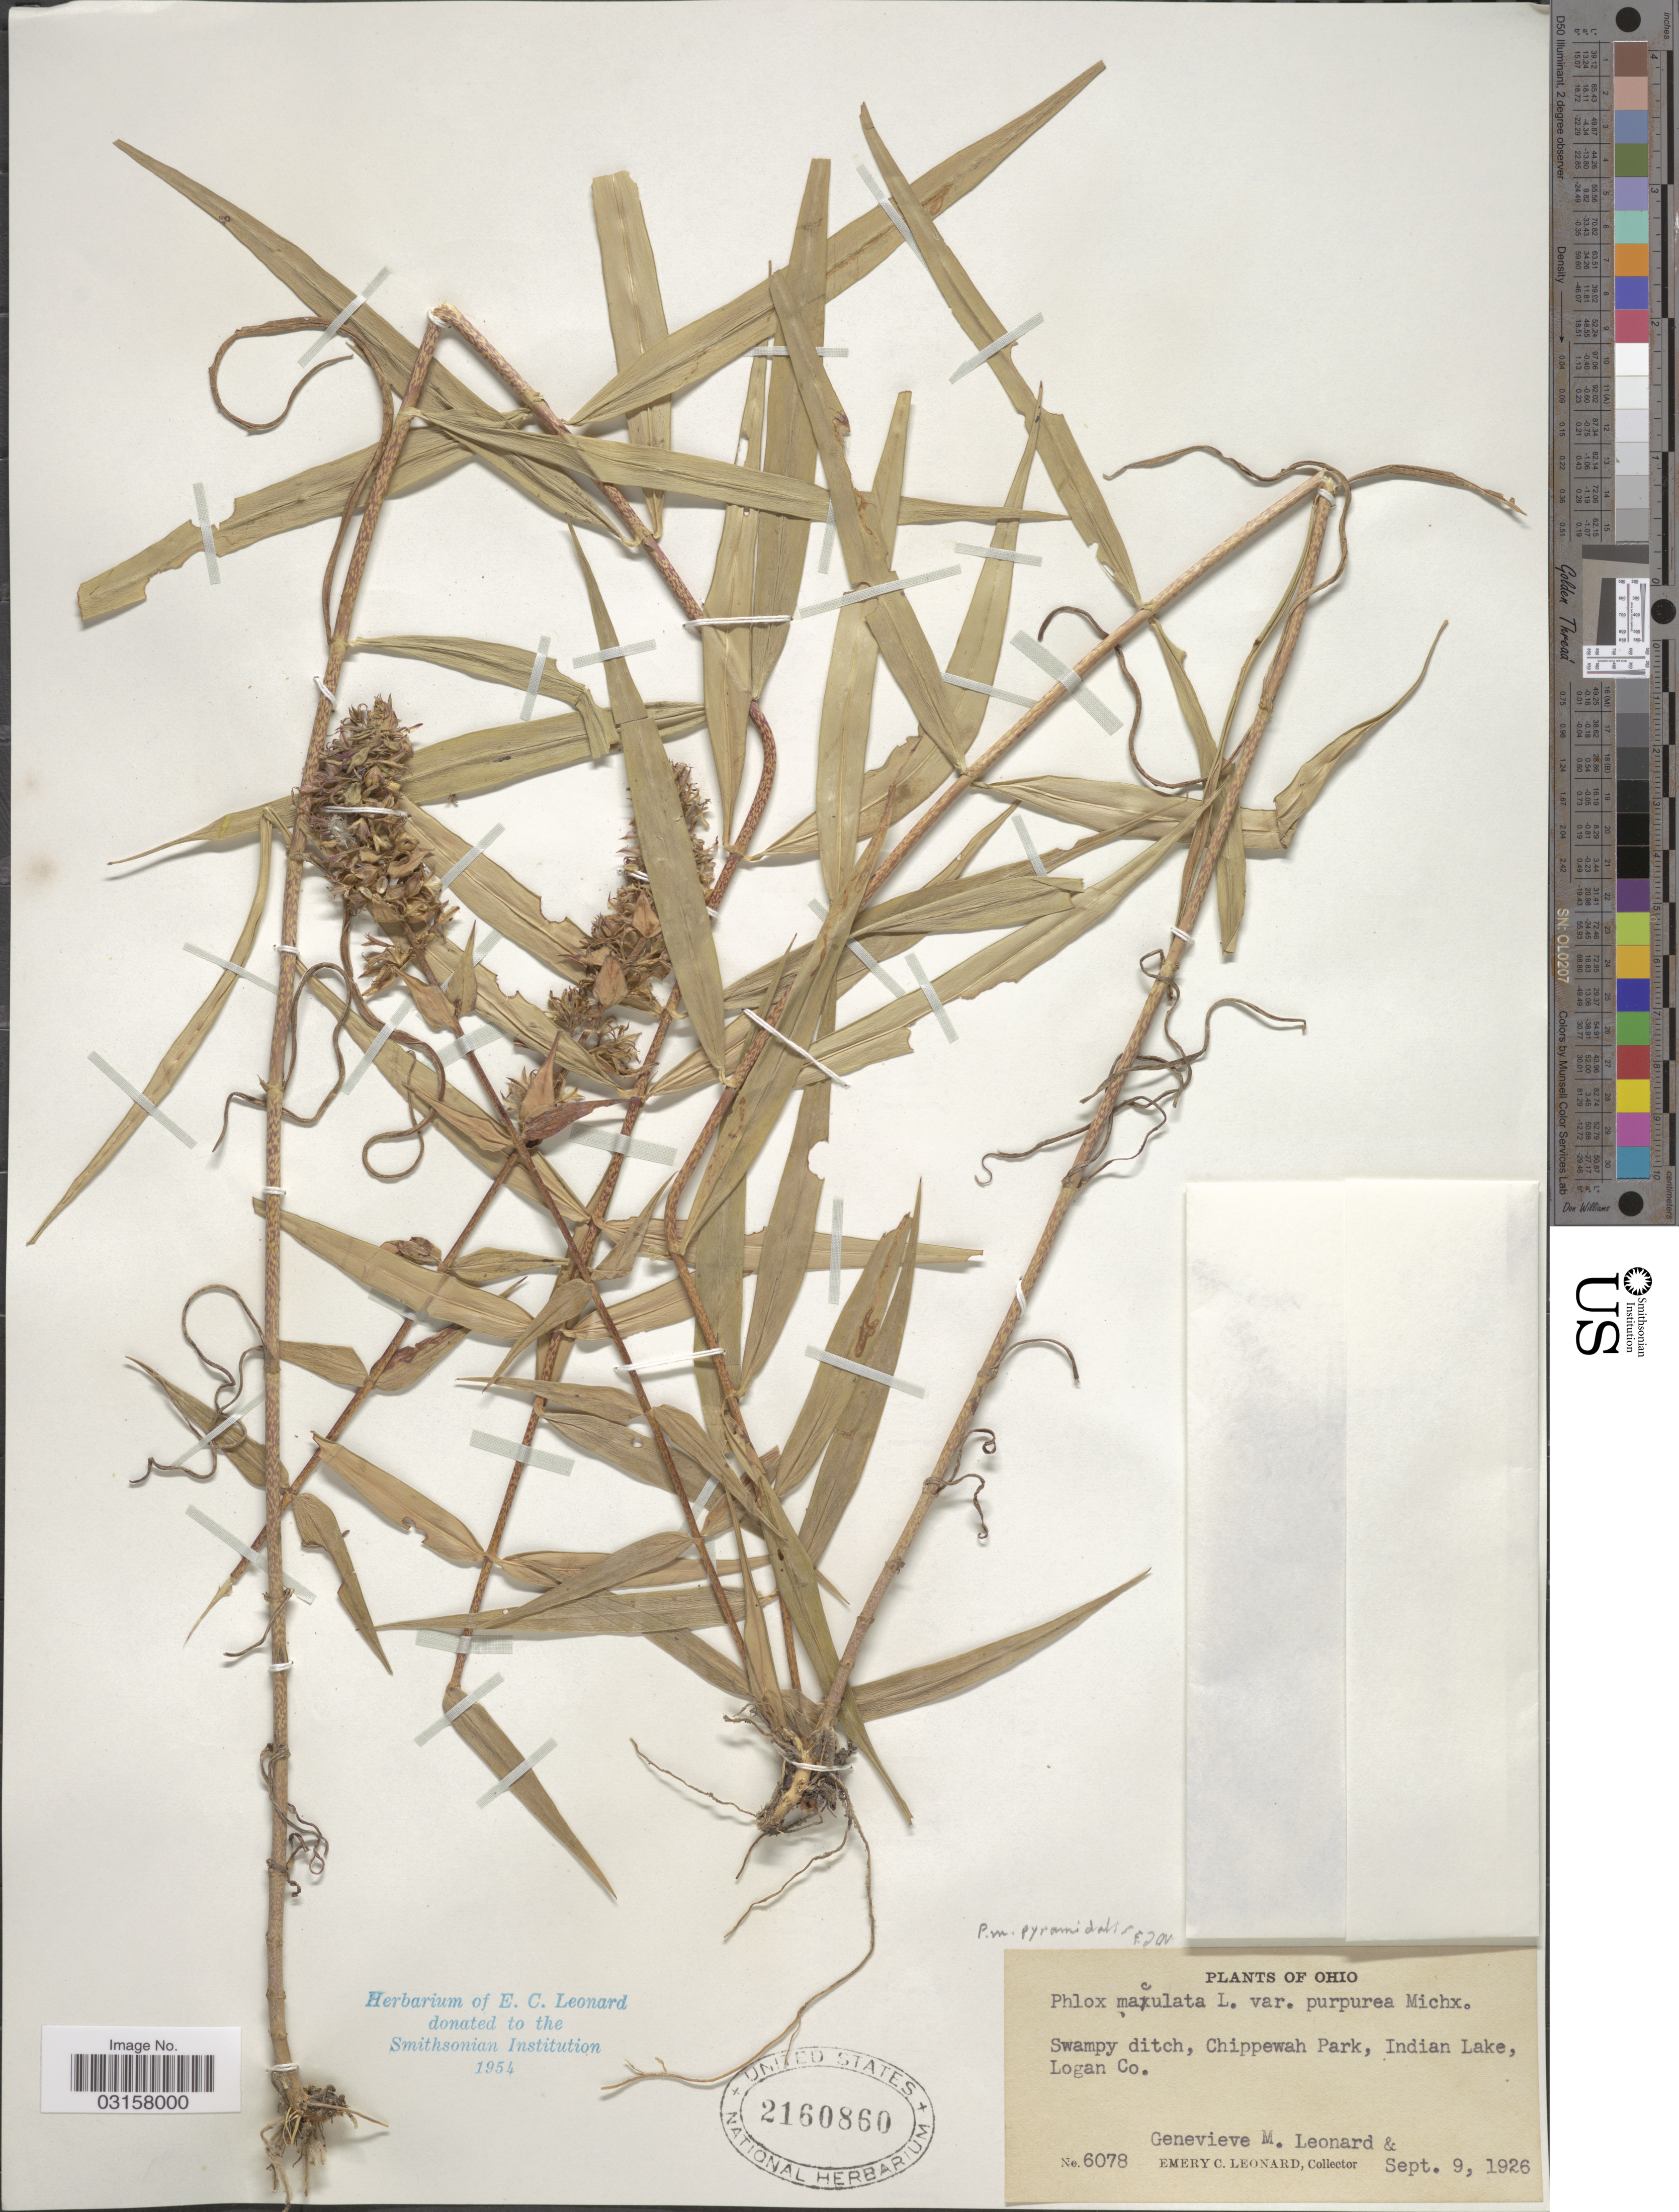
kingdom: Plantae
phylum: Tracheophyta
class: Magnoliopsida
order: Ericales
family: Polemoniaceae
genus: Phlox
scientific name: Phlox x pyramidalis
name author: (Sm.) Wherry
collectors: G. M. Leonard & E. C. Leonard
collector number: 6078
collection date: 1926-09-09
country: United States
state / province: Ohio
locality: Chippewah Park, Indian Lake, Logan Co.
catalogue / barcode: US 2160860